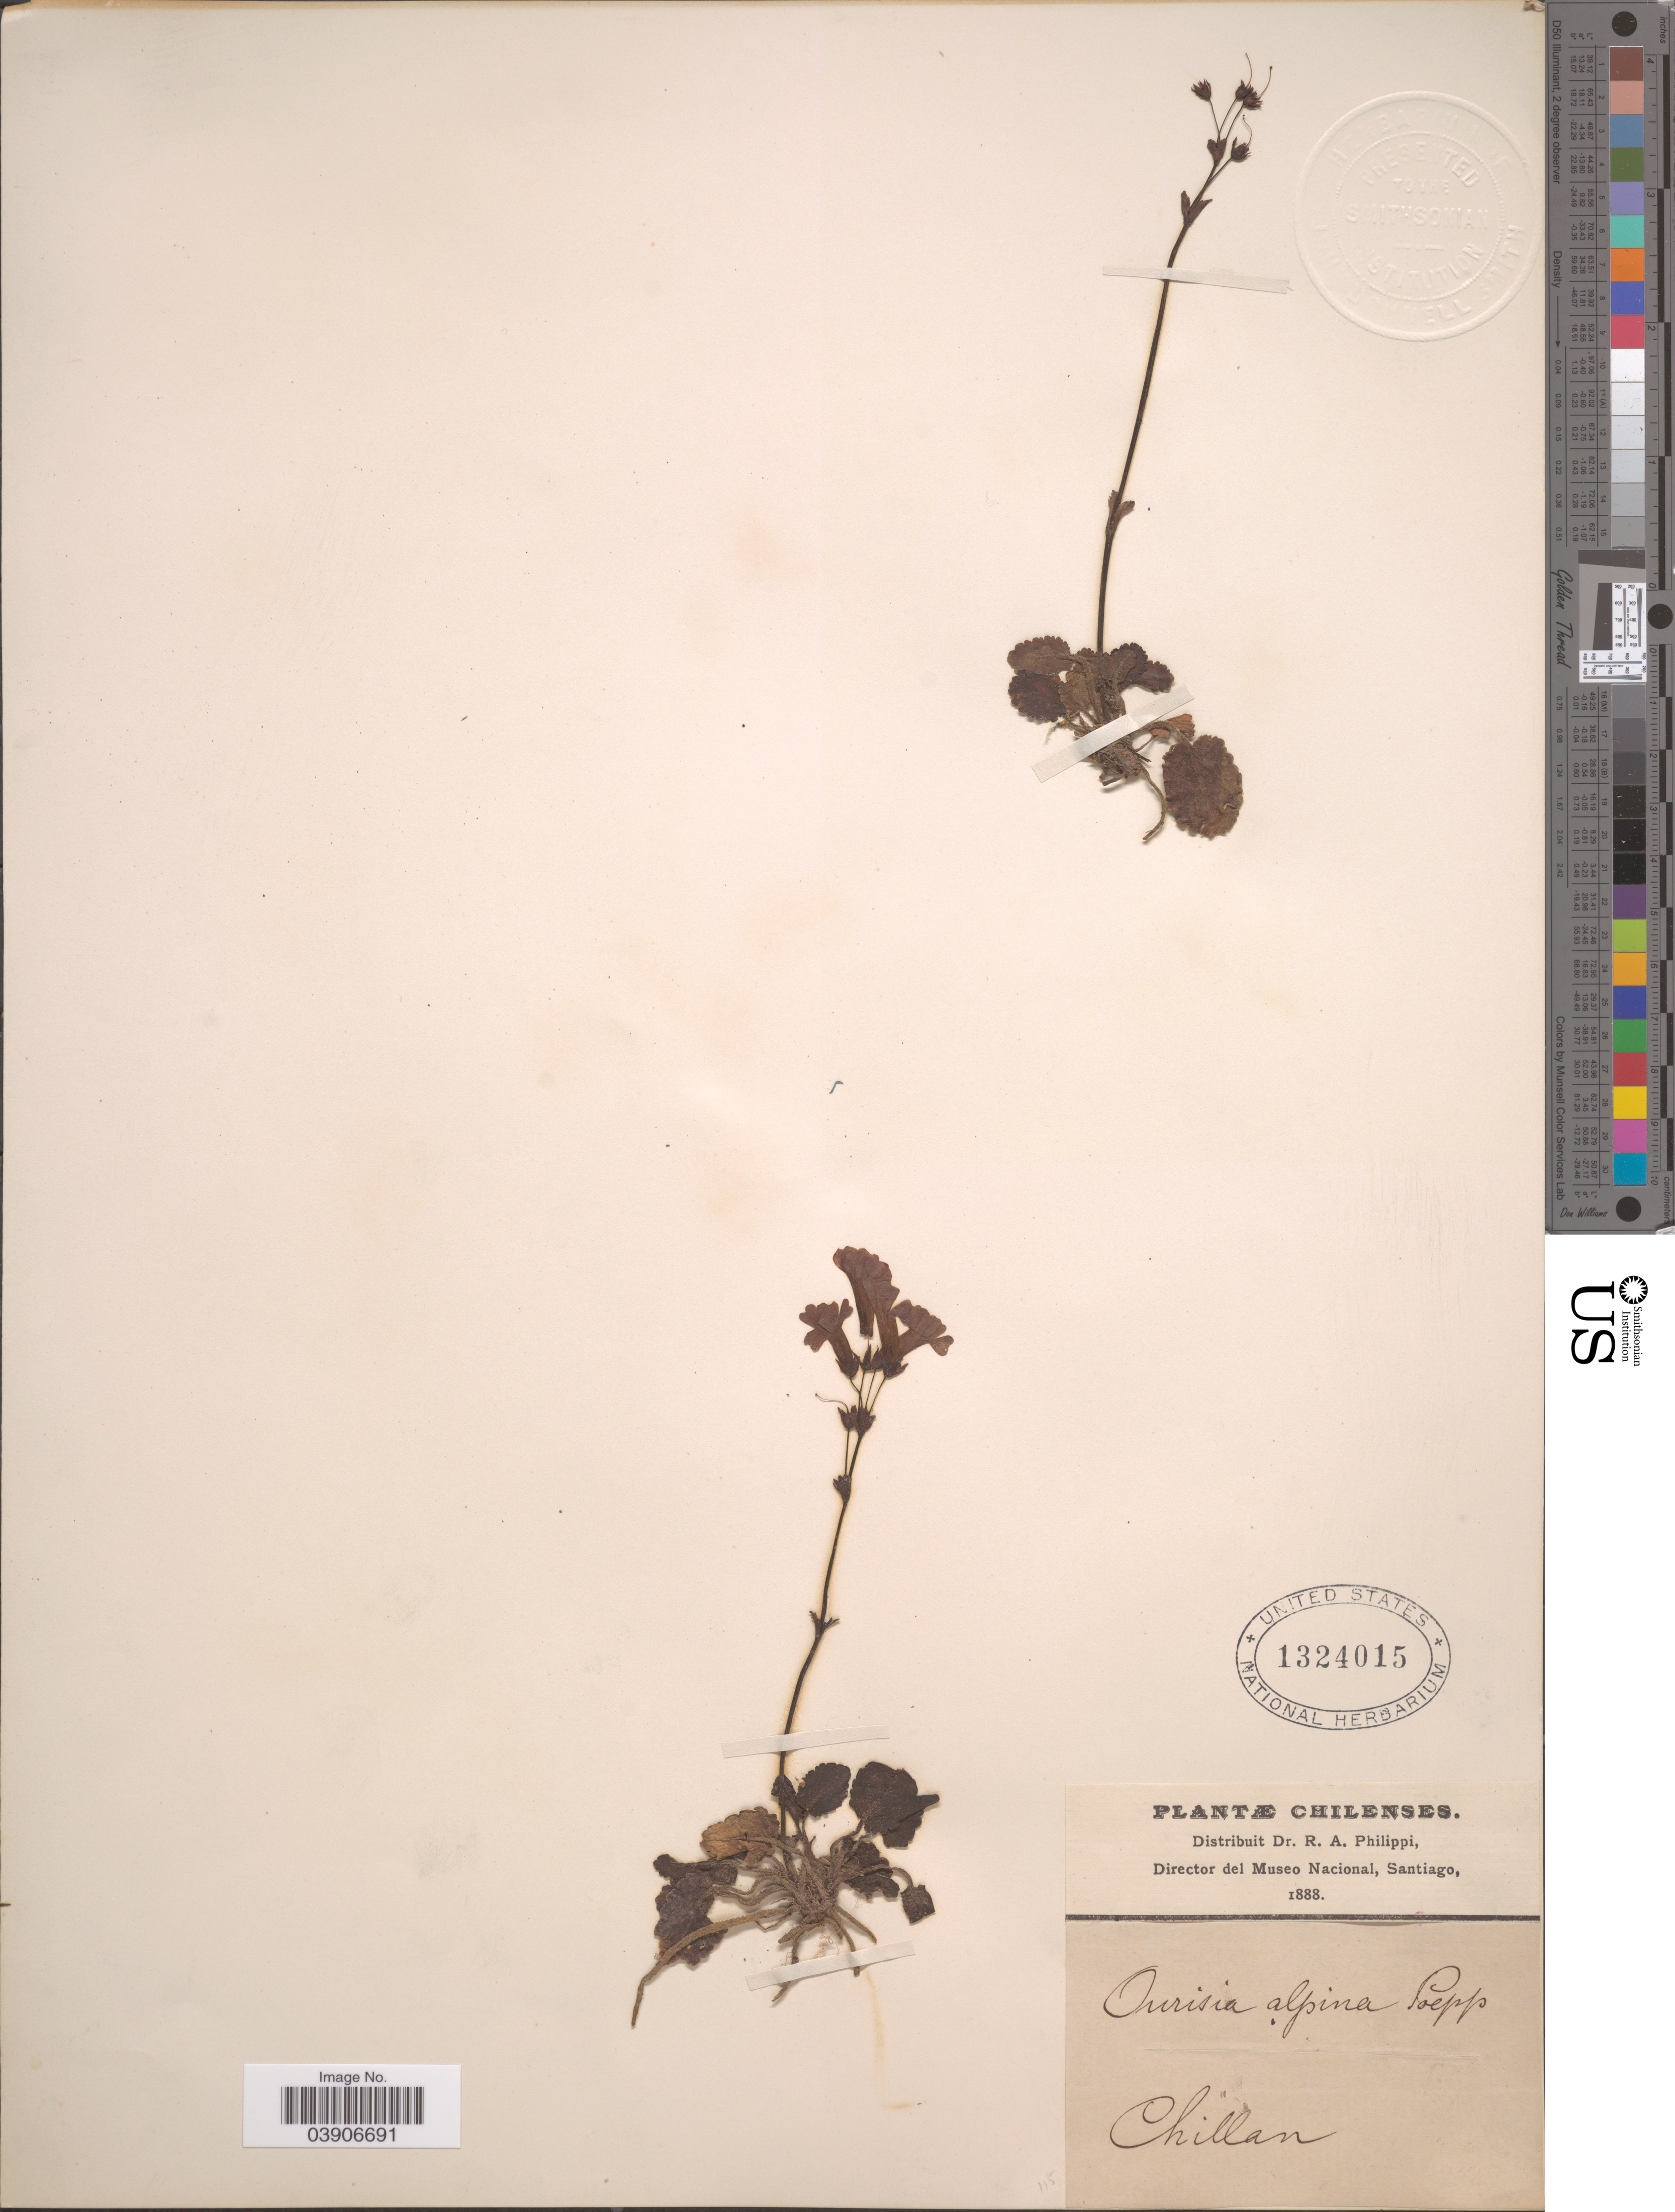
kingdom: Plantae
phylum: Tracheophyta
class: Magnoliopsida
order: Lamiales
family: Plantaginaceae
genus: Ourisia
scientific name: Ourisia alpina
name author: Poepp. & Endl.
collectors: ex. herb. R.A. Philippi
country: Chile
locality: Chillan.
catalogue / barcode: US 1324015